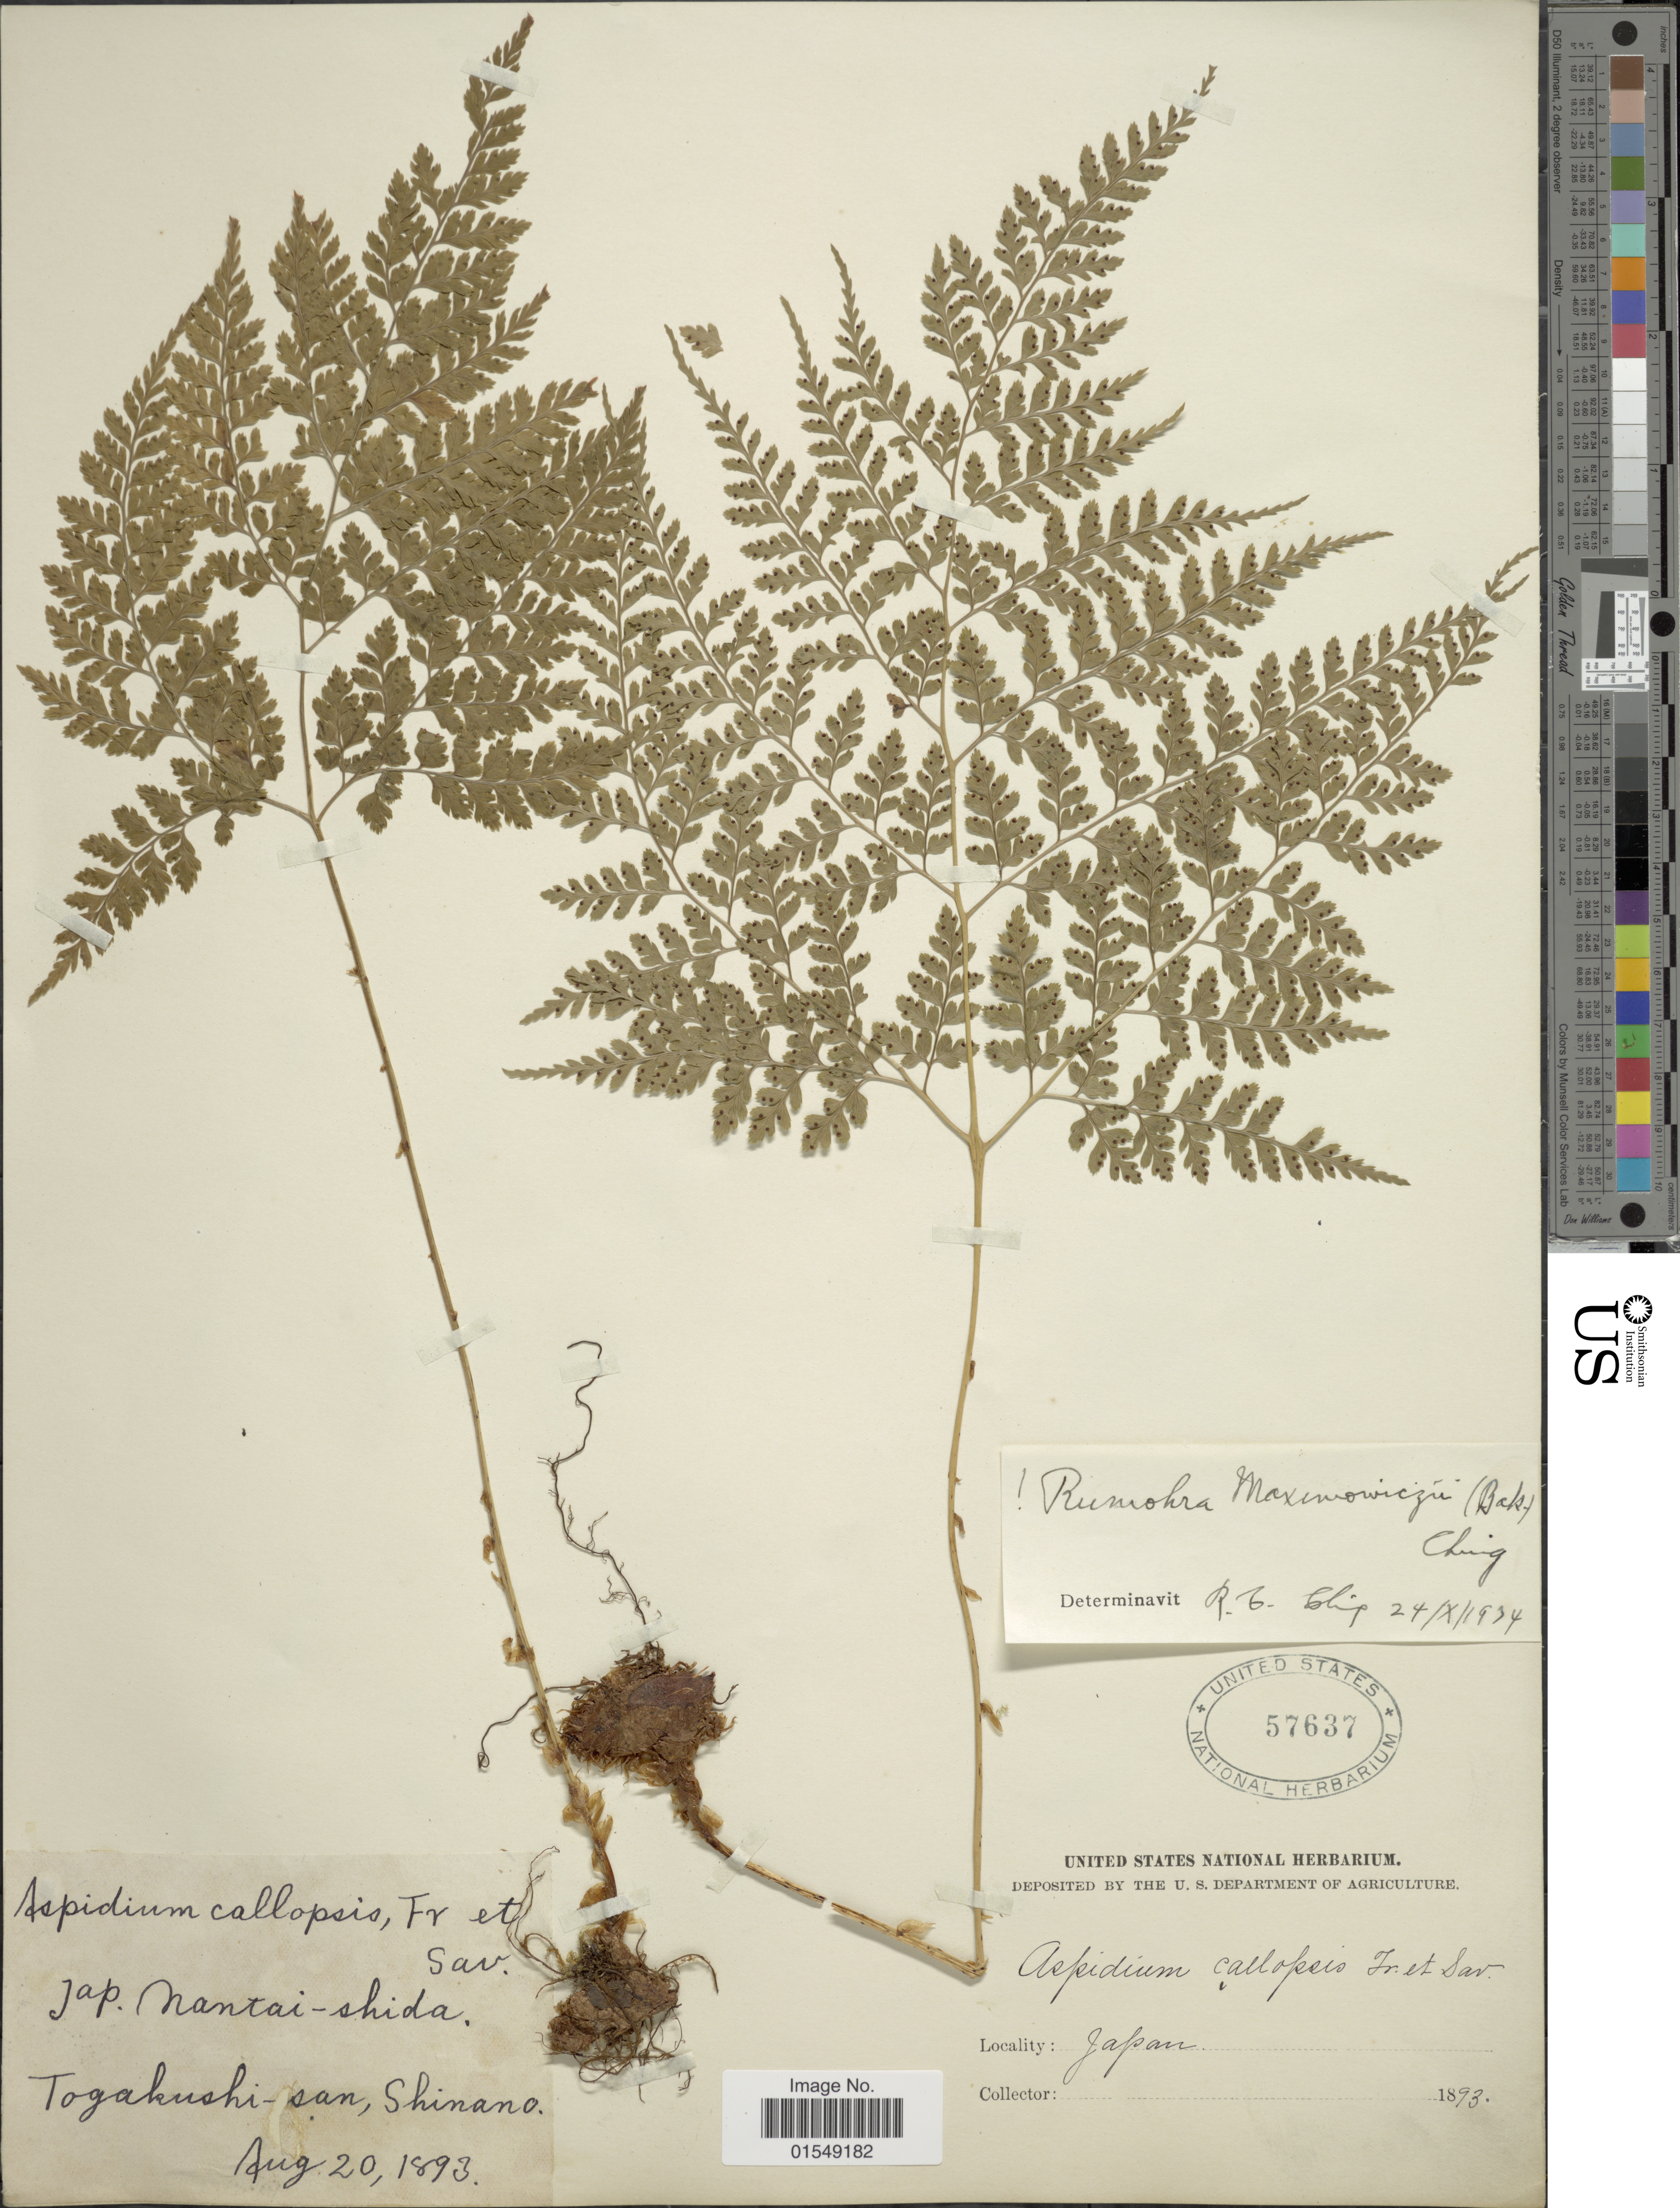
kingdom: Plantae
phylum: Tracheophyta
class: Polypodiopsida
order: Polypodiales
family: Dryopteridaceae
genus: Arachniodes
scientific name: Arachniodes maximowiczii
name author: (Baker) Ohwi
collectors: T. Shinano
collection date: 1893-08-20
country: Japan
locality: Nantai-shida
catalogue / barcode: US 57637